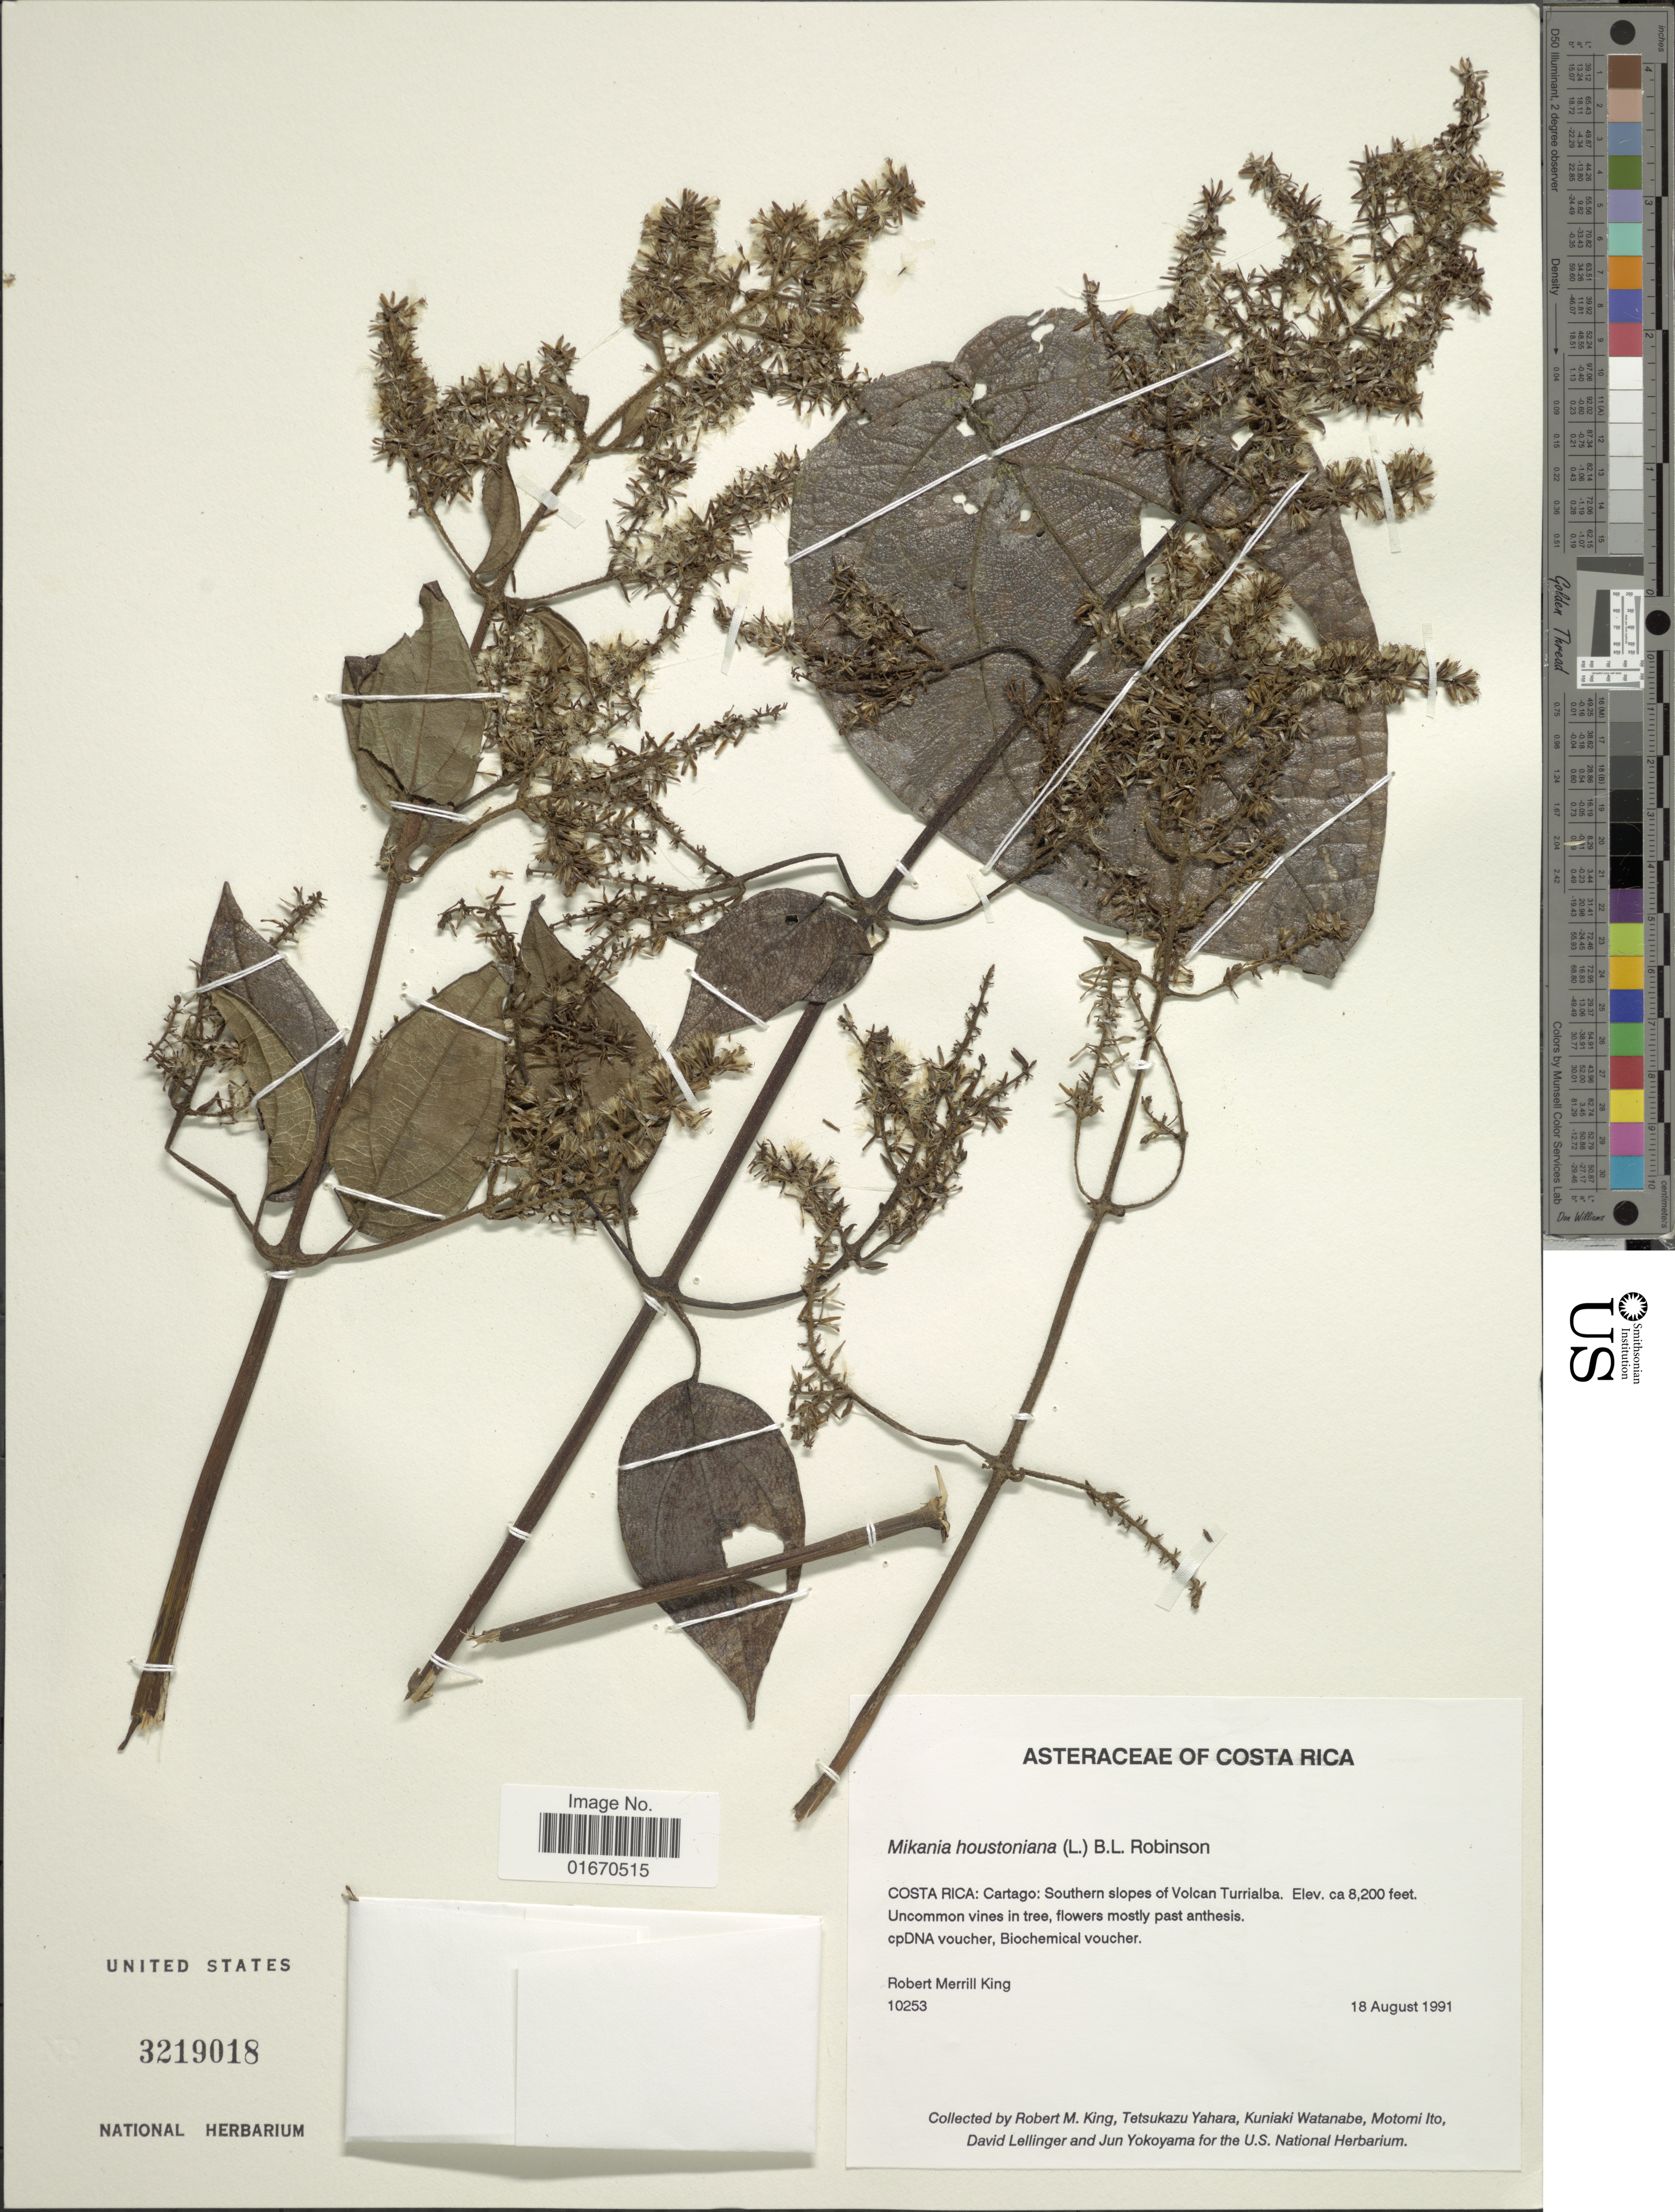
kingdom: Plantae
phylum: Tracheophyta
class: Magnoliopsida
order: Asterales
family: Asteraceae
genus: Mikania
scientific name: Mikania houstoniana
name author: (L.) B.L. Rob.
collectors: R. M. King, T. Yahara, K. Watanabe, M. Ito & et al.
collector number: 10253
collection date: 1991-08-18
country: Costa Rica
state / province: Cartago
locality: Southern slopes of Volcan Turrialba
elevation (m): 2499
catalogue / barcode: US 3219018